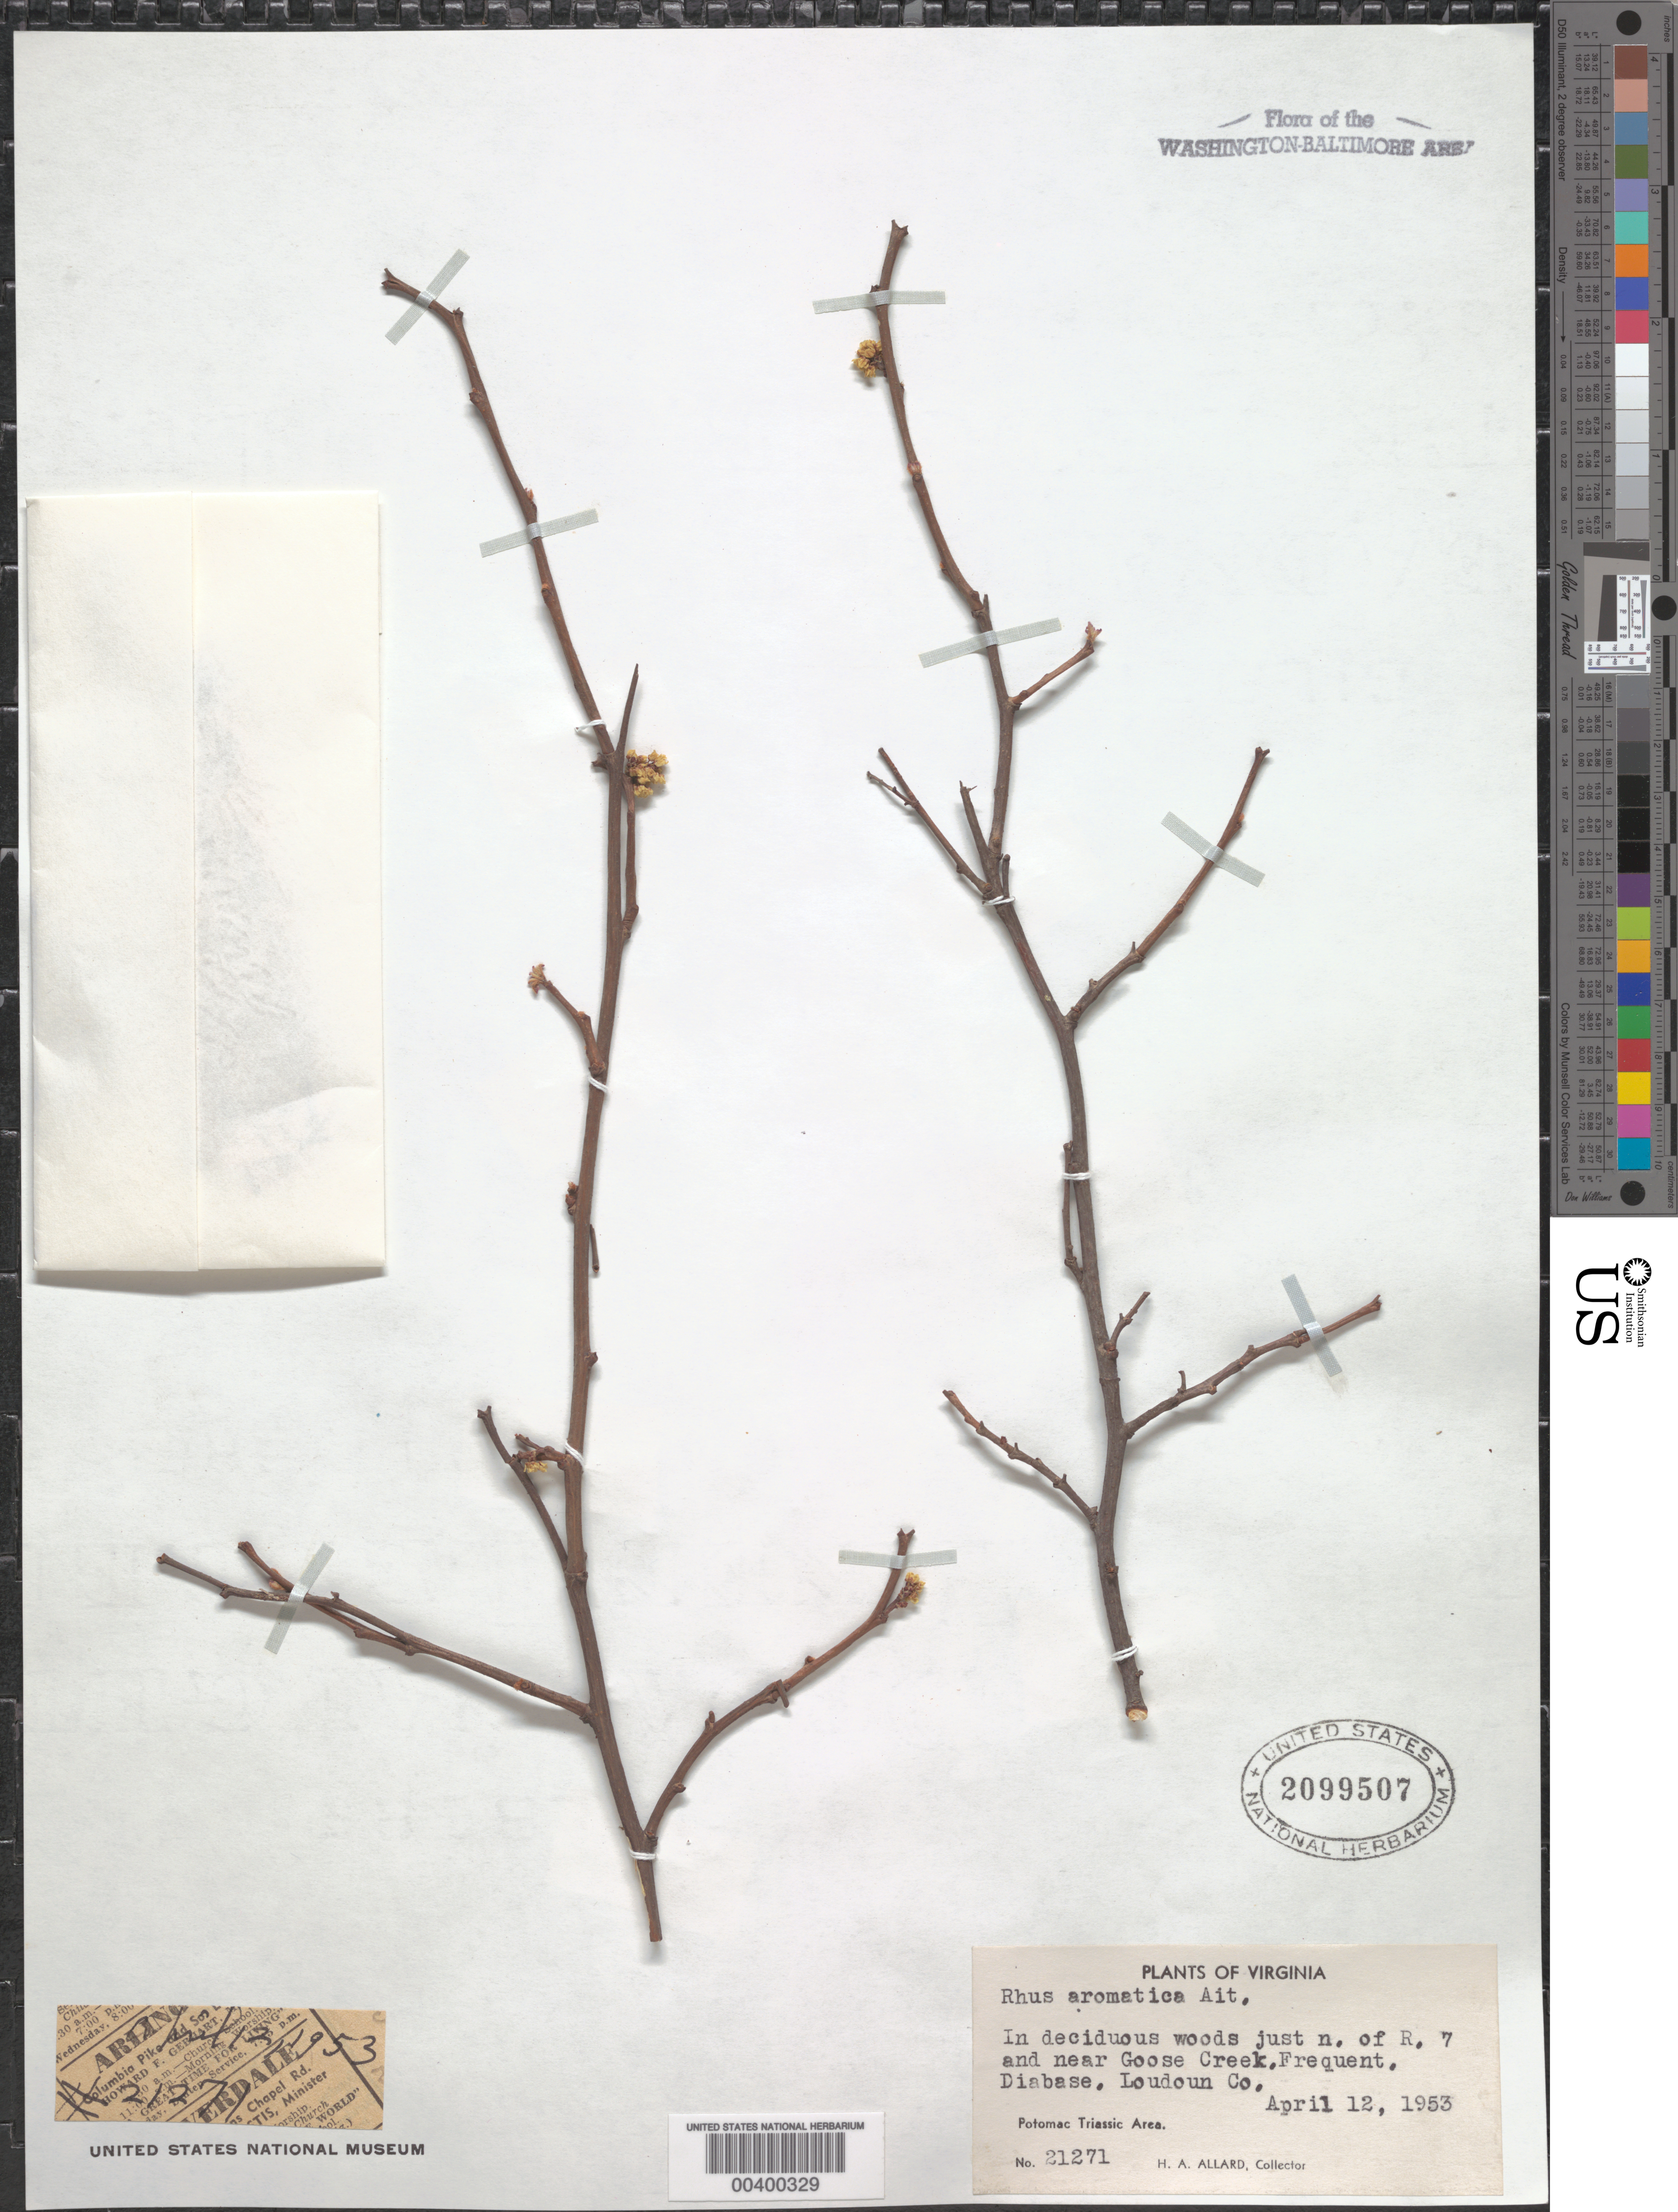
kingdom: Plantae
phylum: Tracheophyta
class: Magnoliopsida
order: Sapindales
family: Anacardiaceae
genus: Rhus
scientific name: Rhus aromatica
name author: Aiton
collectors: H. A. Allard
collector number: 21271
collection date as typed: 12 Apr 1953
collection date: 1953-04-12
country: United States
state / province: Virginia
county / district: Loudoun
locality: North of Route 7, near Goose Creek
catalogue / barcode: US 2099507